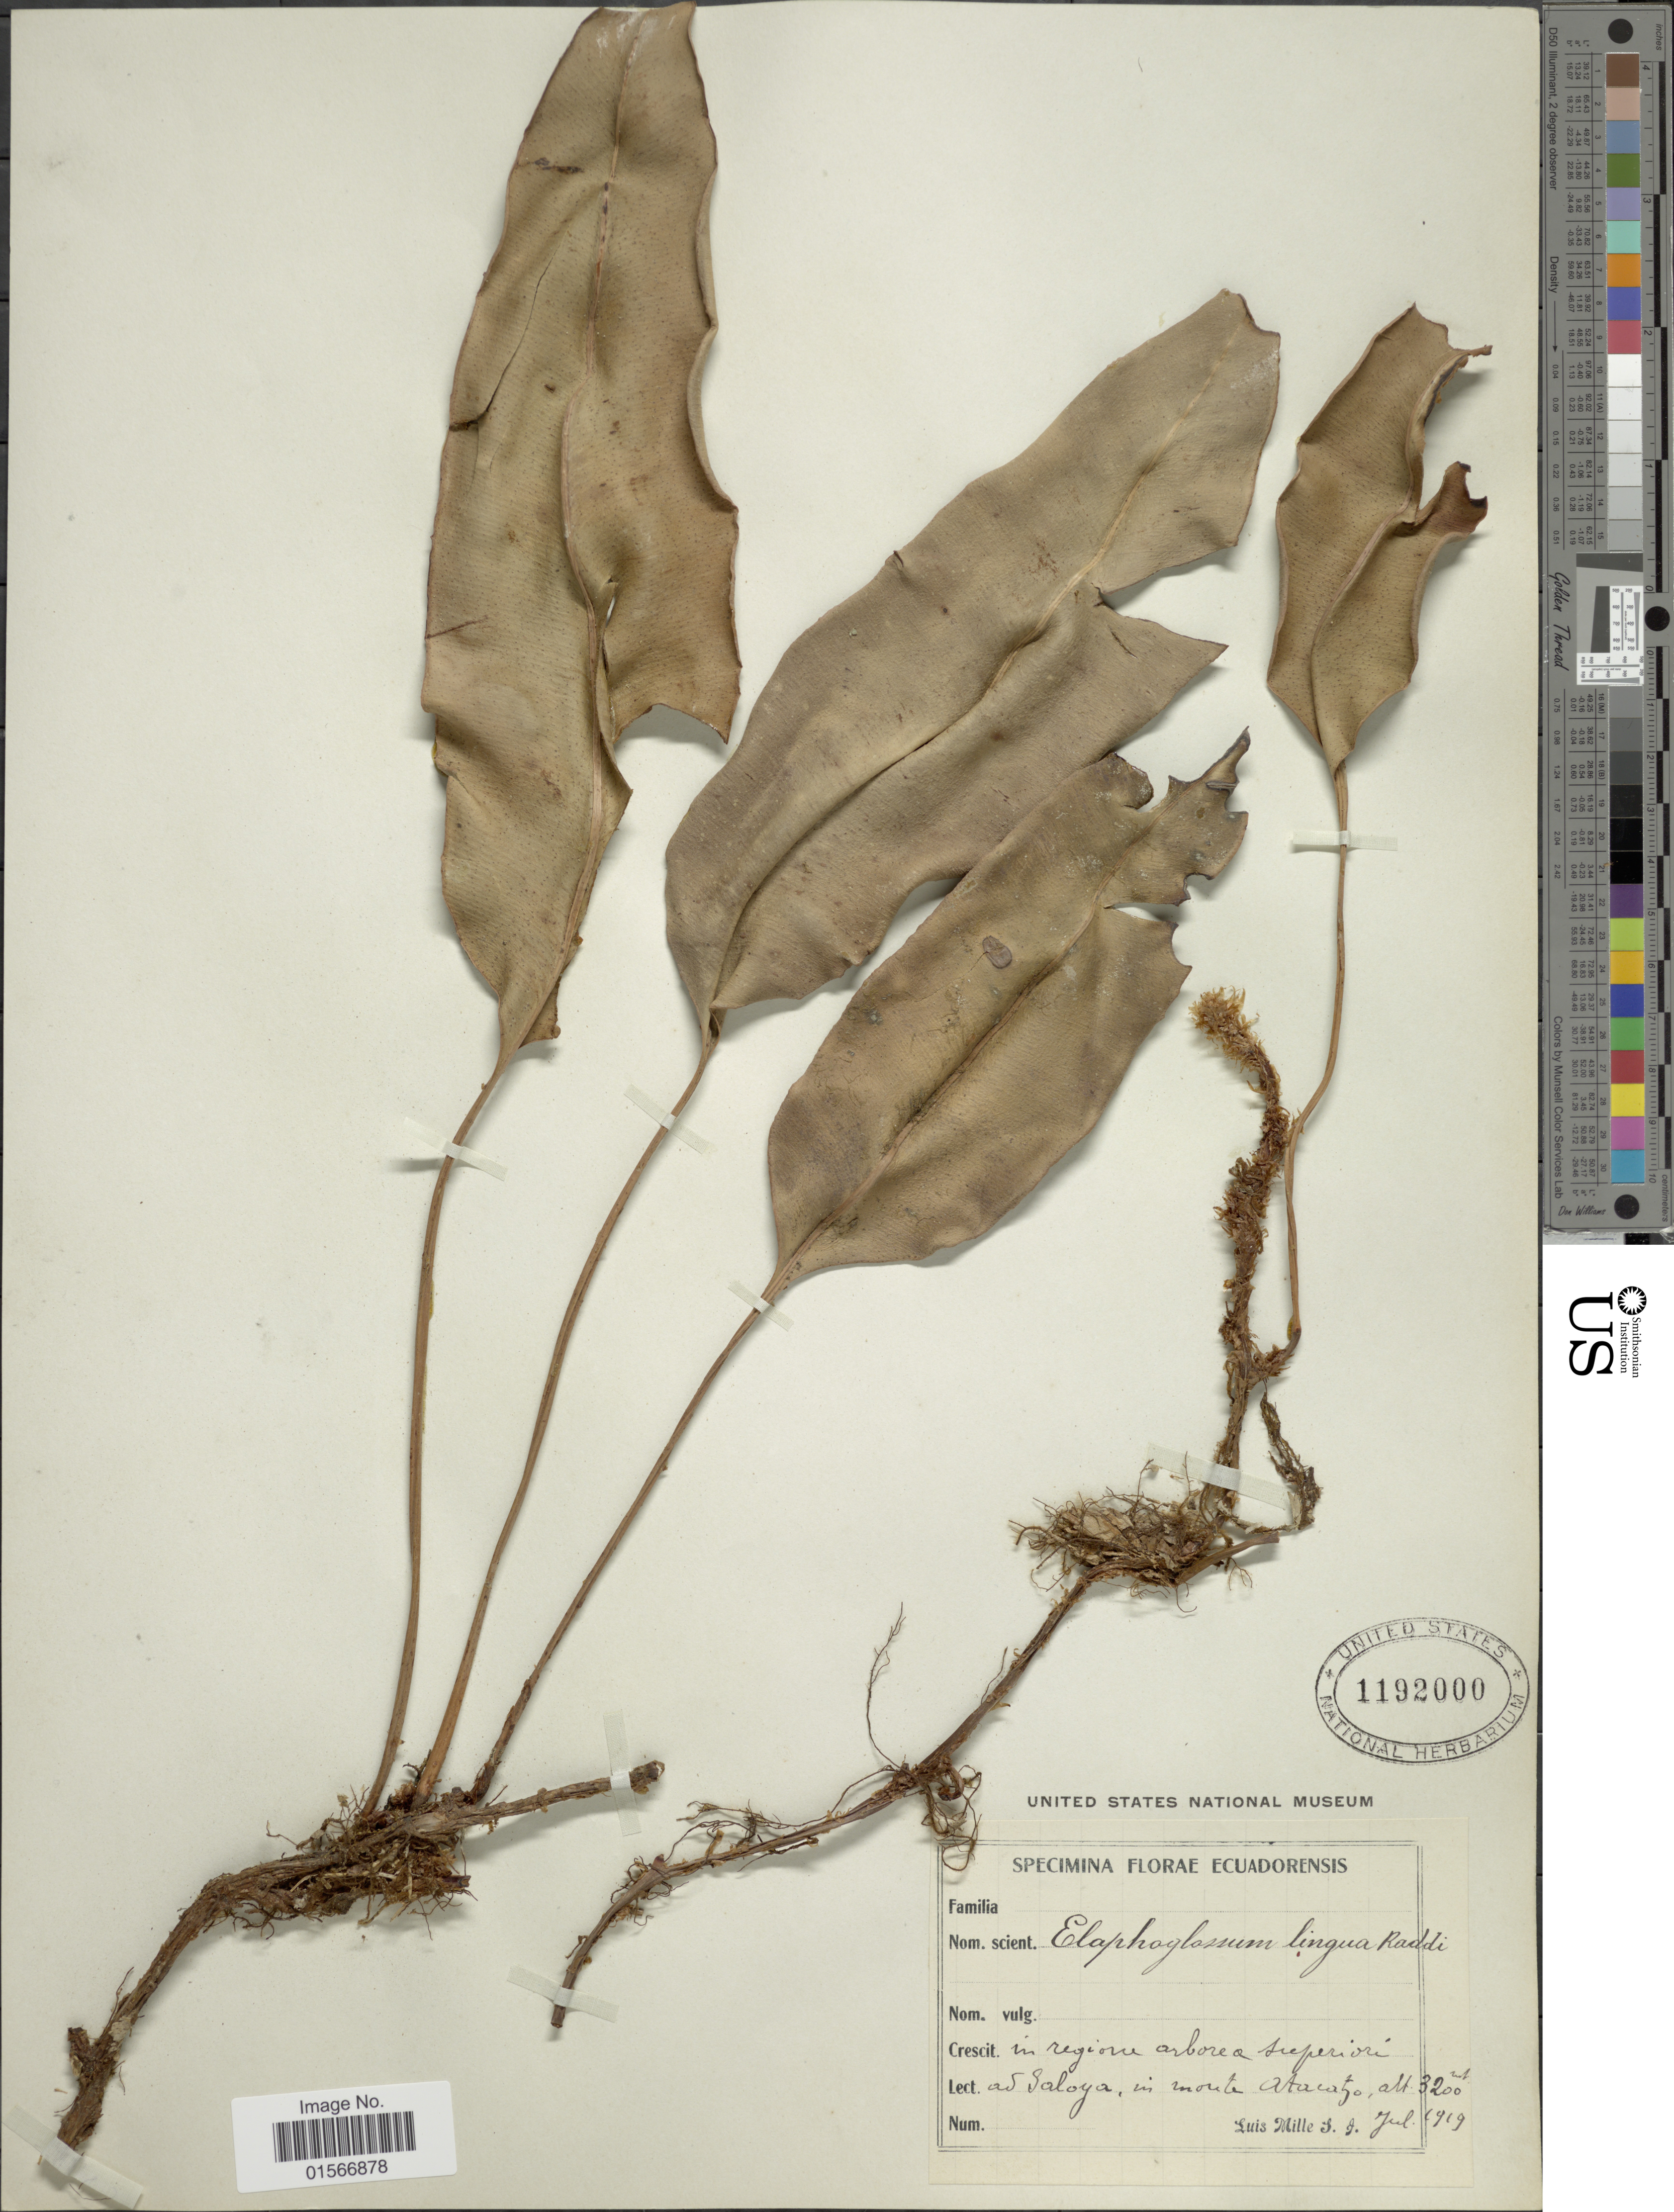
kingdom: Plantae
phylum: Tracheophyta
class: Polypodiopsida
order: Polypodiales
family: Dryopteridaceae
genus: Elaphoglossum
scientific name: Elaphoglossum lingua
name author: (C. Presl) Brack.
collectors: L. Mille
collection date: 1919-07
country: Ecuador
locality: In regione arborea superiori ad Saloya, in monte Atacazo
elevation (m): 3200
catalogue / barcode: US 1192000